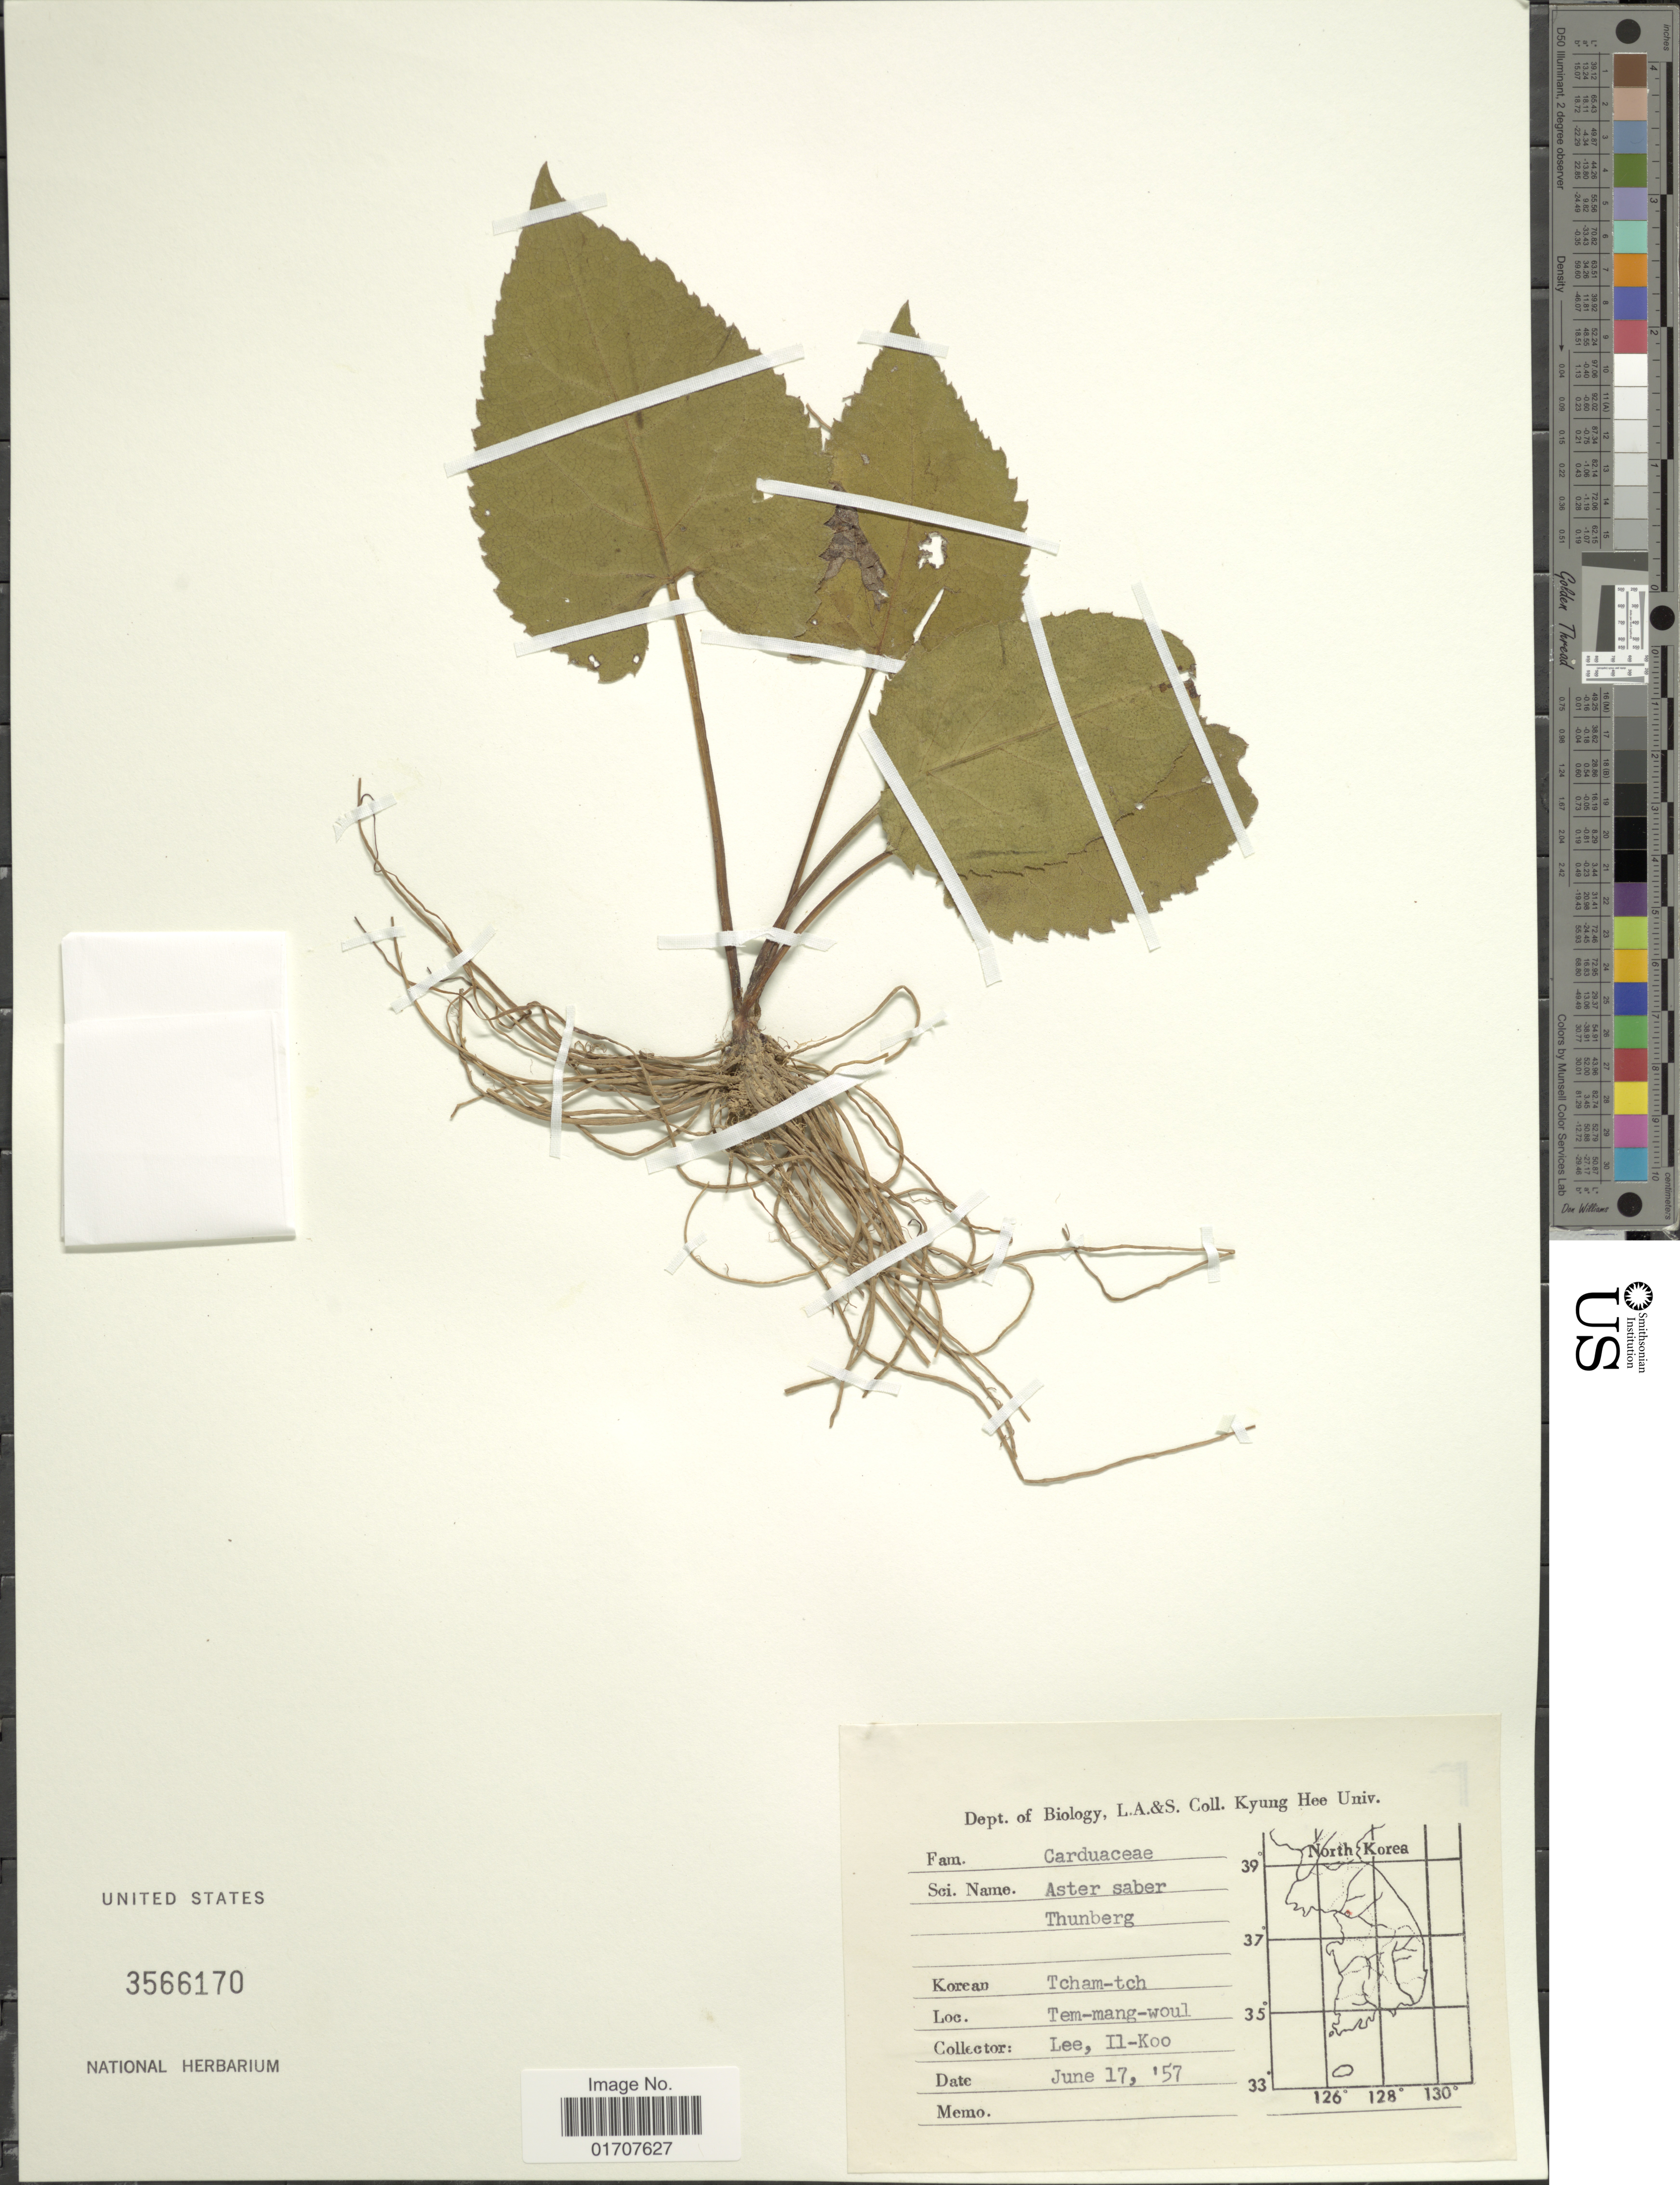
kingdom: Plantae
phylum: Tracheophyta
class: Magnoliopsida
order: Asterales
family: Asteraceae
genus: Doellingeria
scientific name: Doellingeria scaber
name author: (Thunb.) Nees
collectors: I. Lee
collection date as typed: Transcribed d/m/y: 17/6/57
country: South Korea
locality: Tem-mang-woul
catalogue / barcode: US 3566170